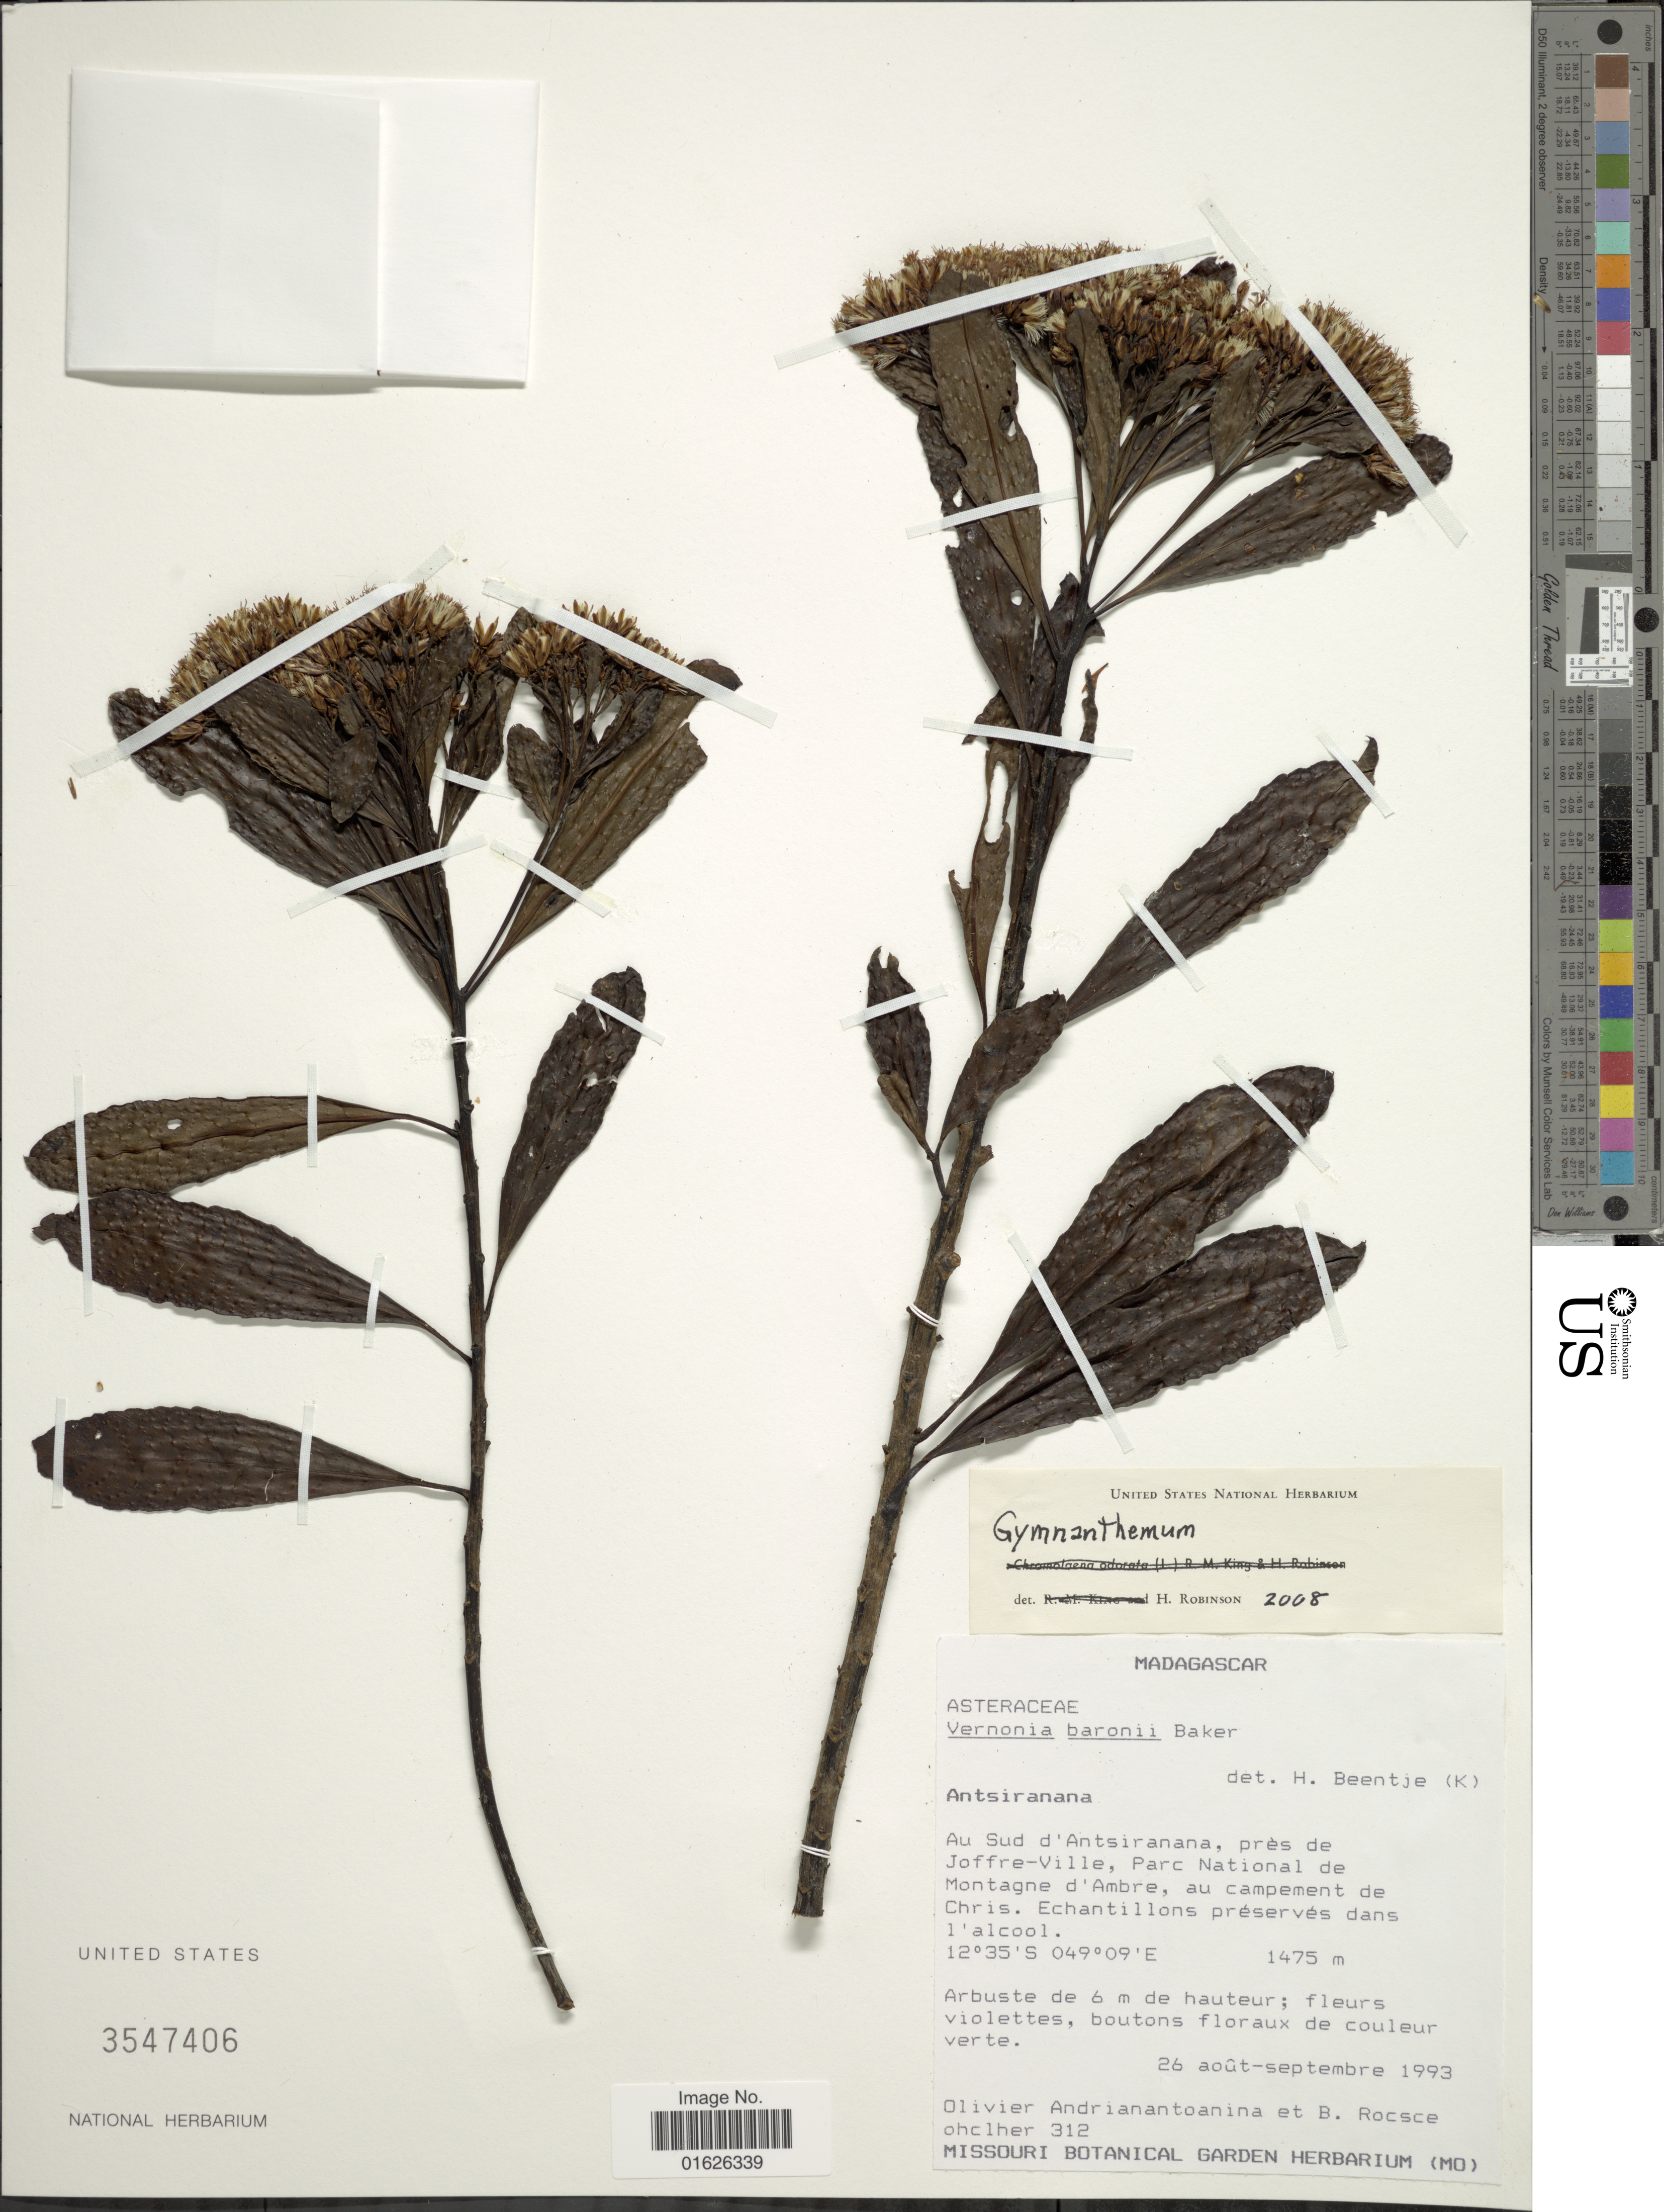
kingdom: Plantae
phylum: Tracheophyta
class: Magnoliopsida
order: Asterales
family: Asteraceae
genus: Gymnanthemum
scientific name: Gymnanthemum baronii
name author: (Baker) H. Rob.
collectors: O. Andrianantoanina & B. Rocsceohclher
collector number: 312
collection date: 1993-08-06/1993-09-26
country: Madagascar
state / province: Diana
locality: Au sud d'Antsiranana, pres de Joffre - Ville, Parc National de Montagne d'Ambre, au campement de Chris.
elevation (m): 1475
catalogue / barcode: US 3547406